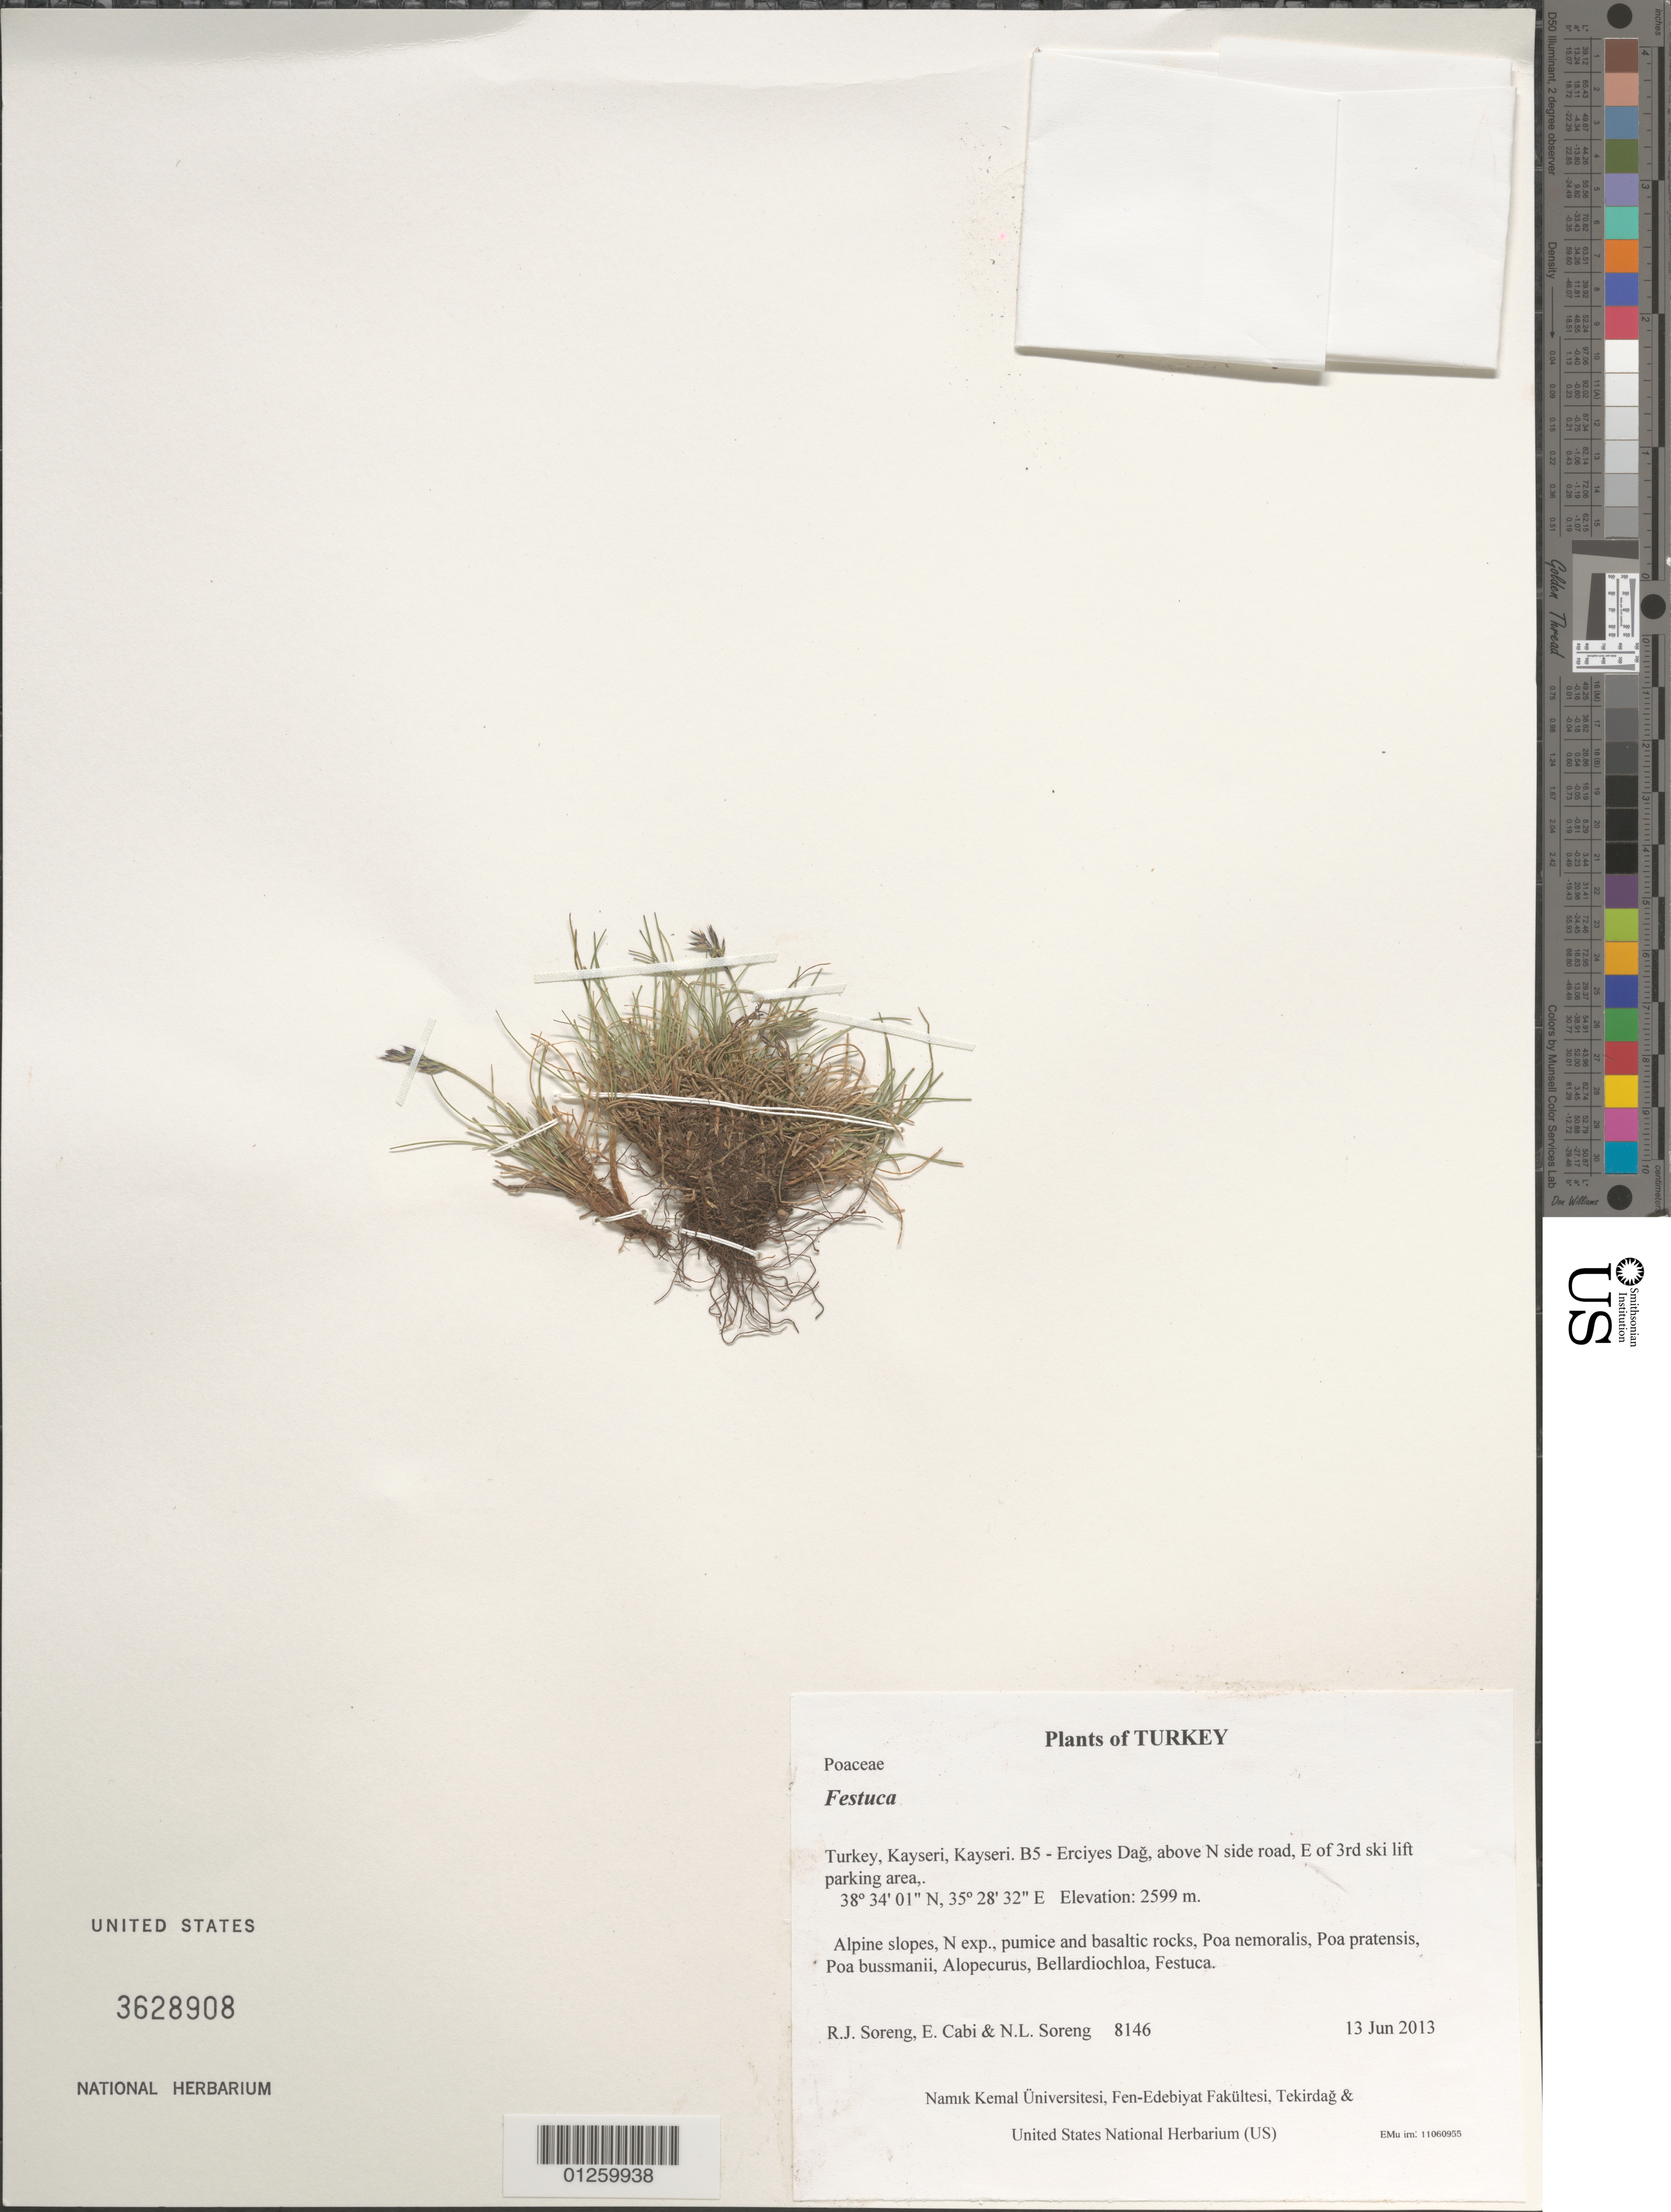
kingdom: Plantae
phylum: Tracheophyta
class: Liliopsida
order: Poales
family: Poaceae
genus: Festuca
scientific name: Festuca sp.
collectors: R. J. Soreng, E. Cabi & N. L. Soreng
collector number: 8146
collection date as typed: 2013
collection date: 2013-06-13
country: Turkey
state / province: Kayseri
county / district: Kayseri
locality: B5 - Erciyes Dag, above N side road, E of 3rd ski lift parking area,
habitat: Alpine slopes, N exp., pumice and basaltic rocks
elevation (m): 2599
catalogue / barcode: US 3628908